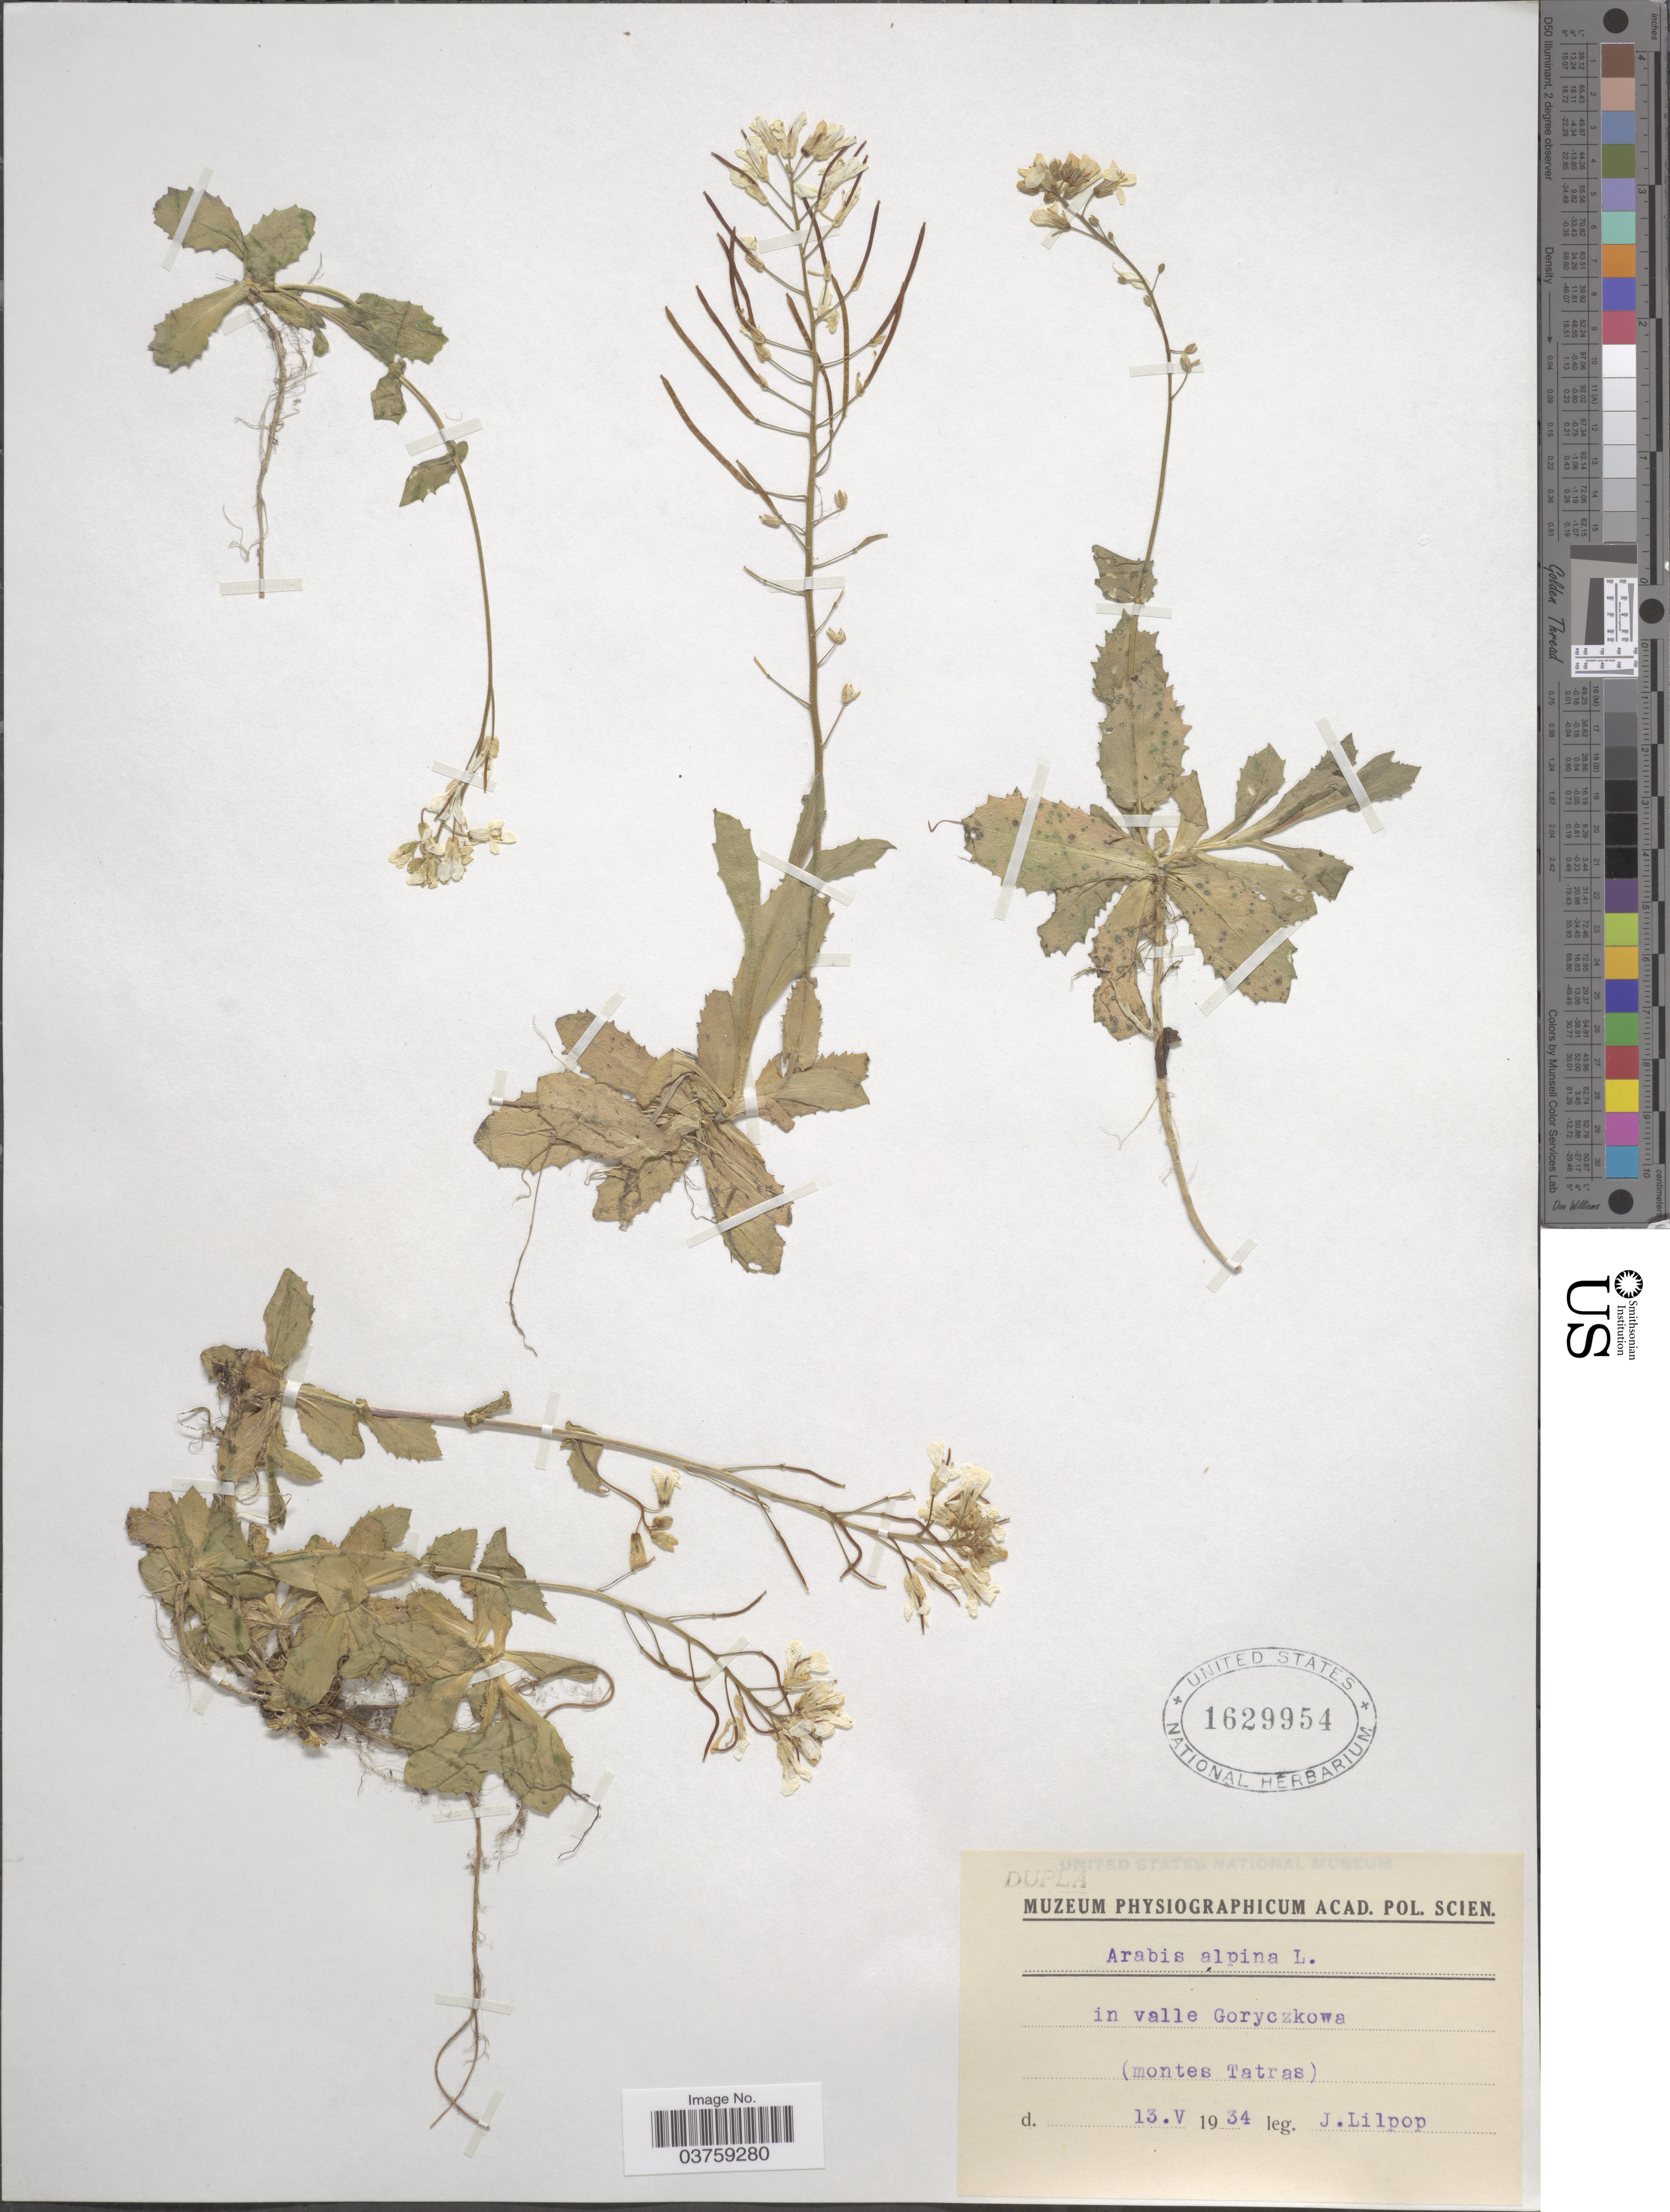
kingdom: Plantae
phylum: Tracheophyta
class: Magnoliopsida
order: Brassicales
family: Brassicaceae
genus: Arabis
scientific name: Arabis alpina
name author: L.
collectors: J. Lilpop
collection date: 1934-05-13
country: Poland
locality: In valle Goryczkowa (montes Tatras).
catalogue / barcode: US 1629954